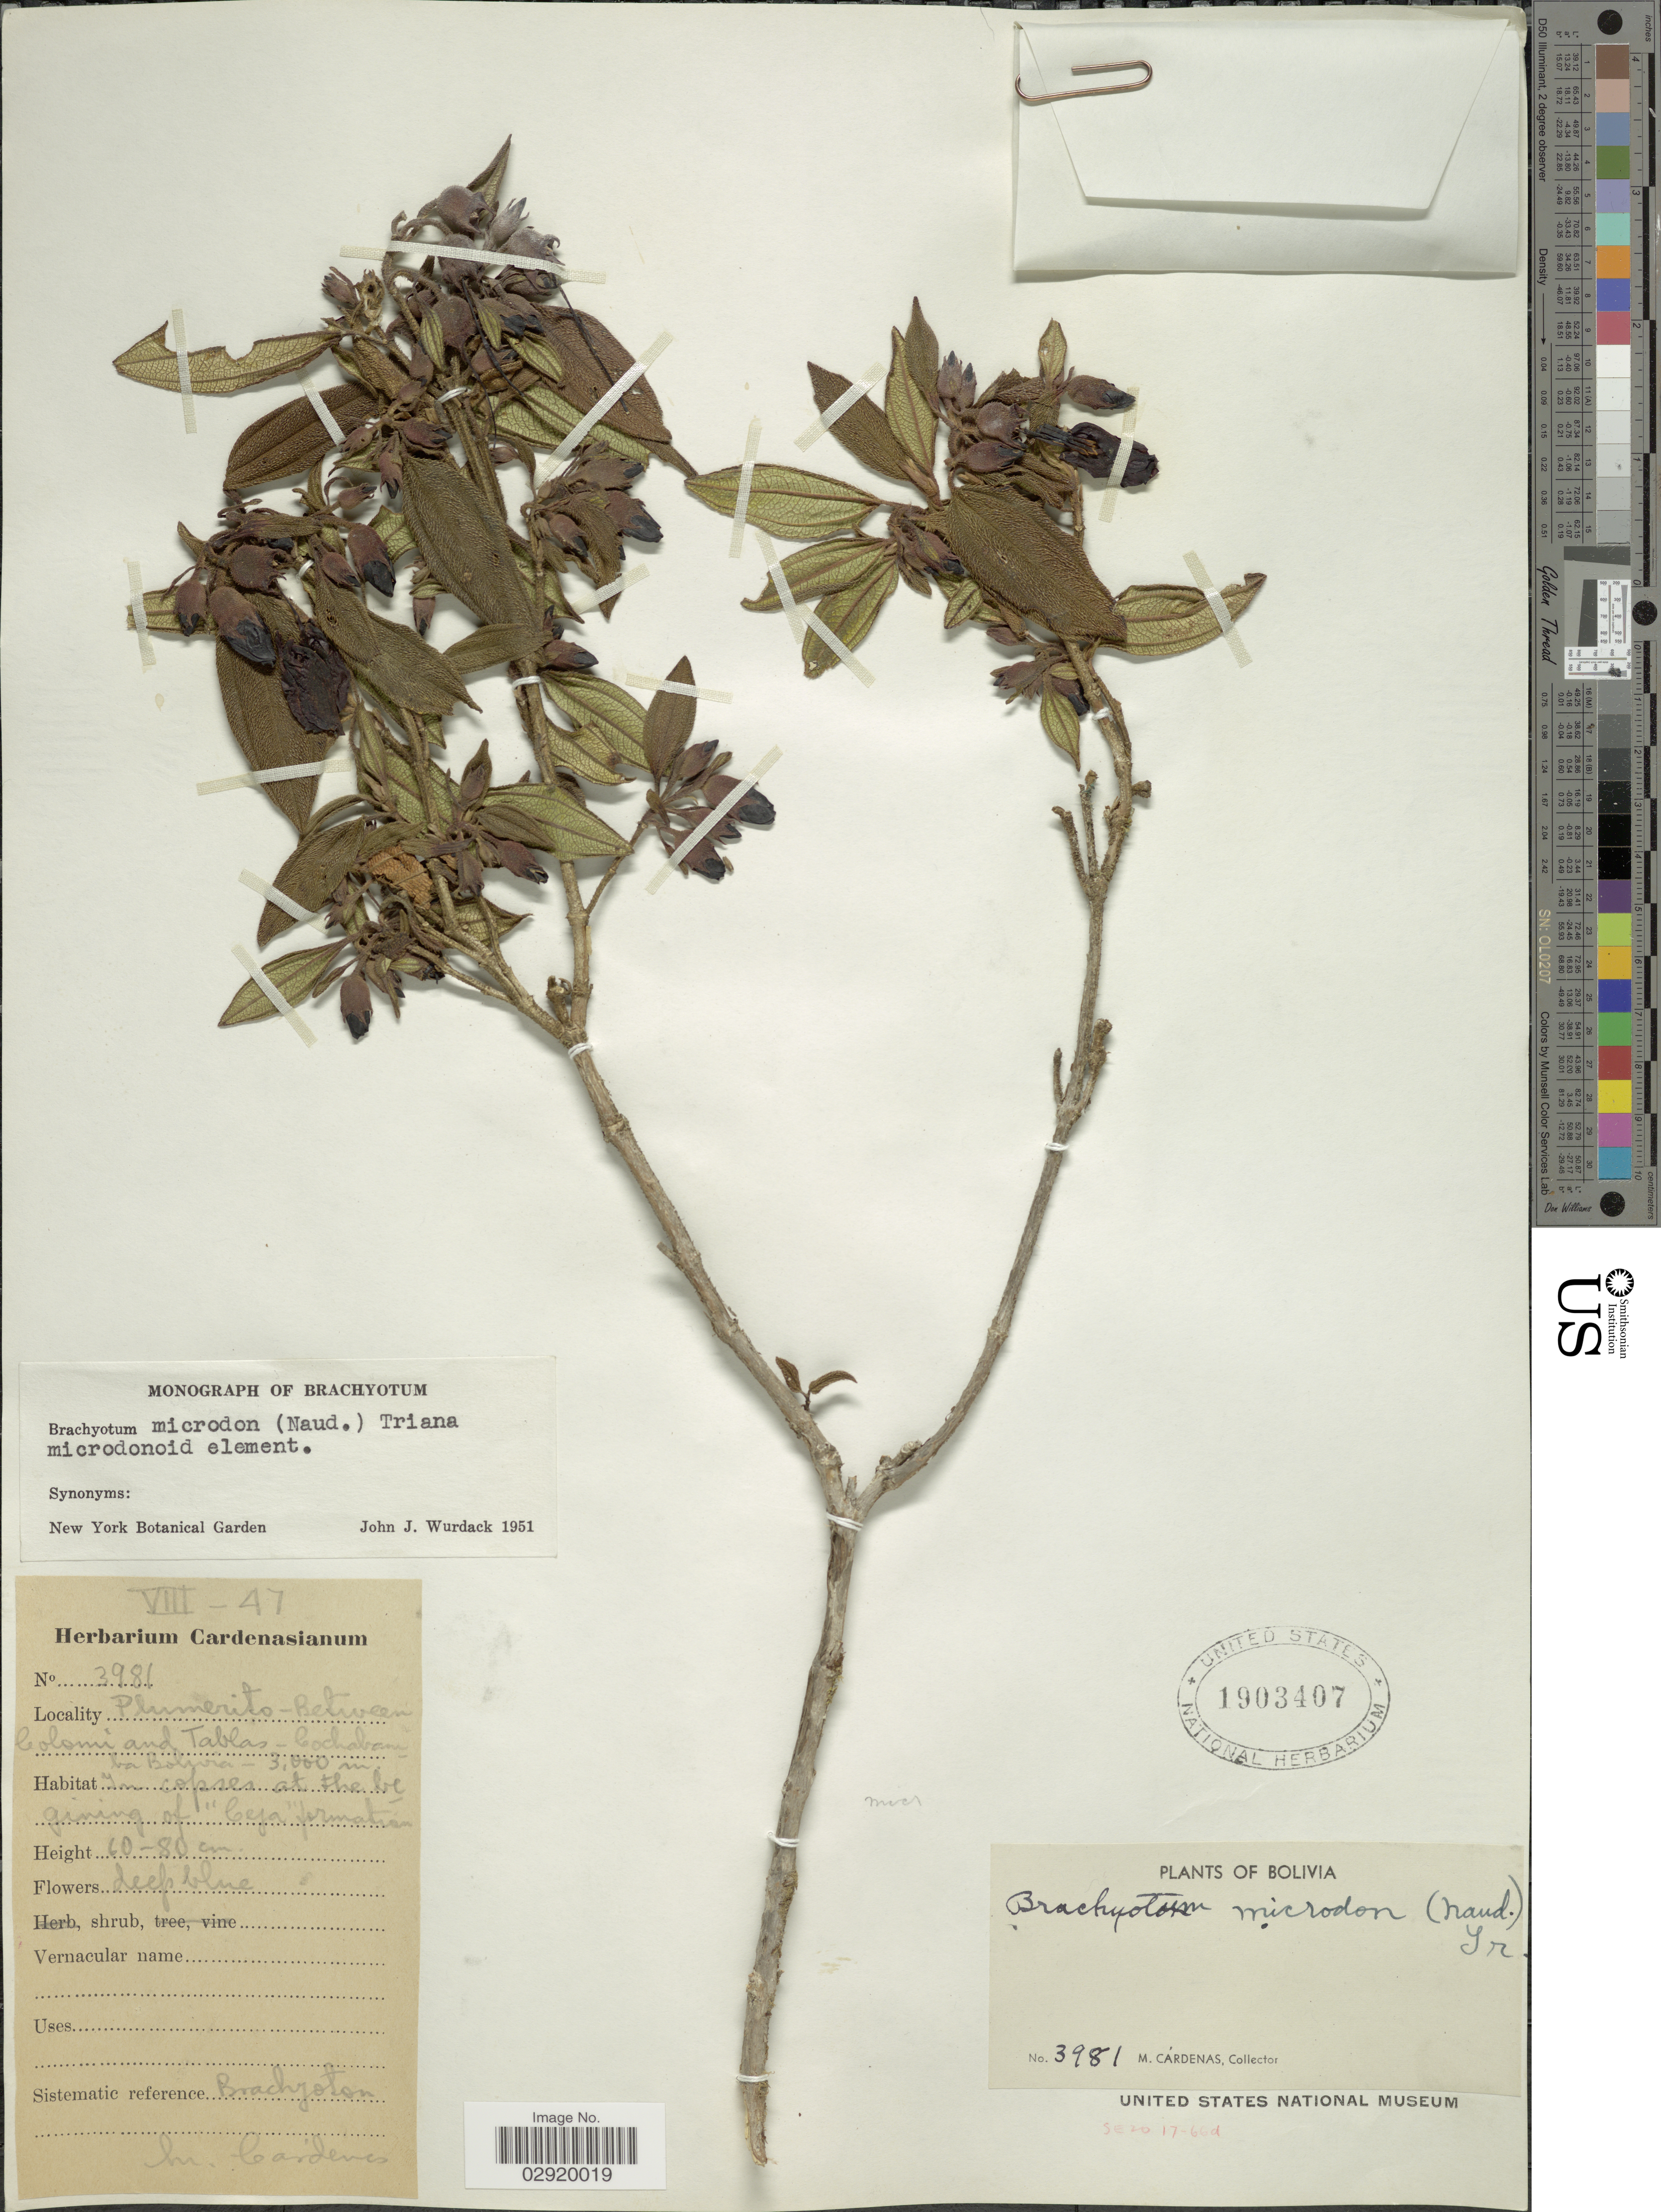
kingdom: Plantae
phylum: Tracheophyta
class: Magnoliopsida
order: Myrtales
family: Melastomataceae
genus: Brachyotum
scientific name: Brachyotum microdon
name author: (Naudin) Triana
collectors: M. Cárdenas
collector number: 3981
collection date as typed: Transcribed d/m/y: /8/47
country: Bolivia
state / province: Cochabamba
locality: Plumerito- Between Colomi and Tablas.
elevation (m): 3000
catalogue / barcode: US 1903407